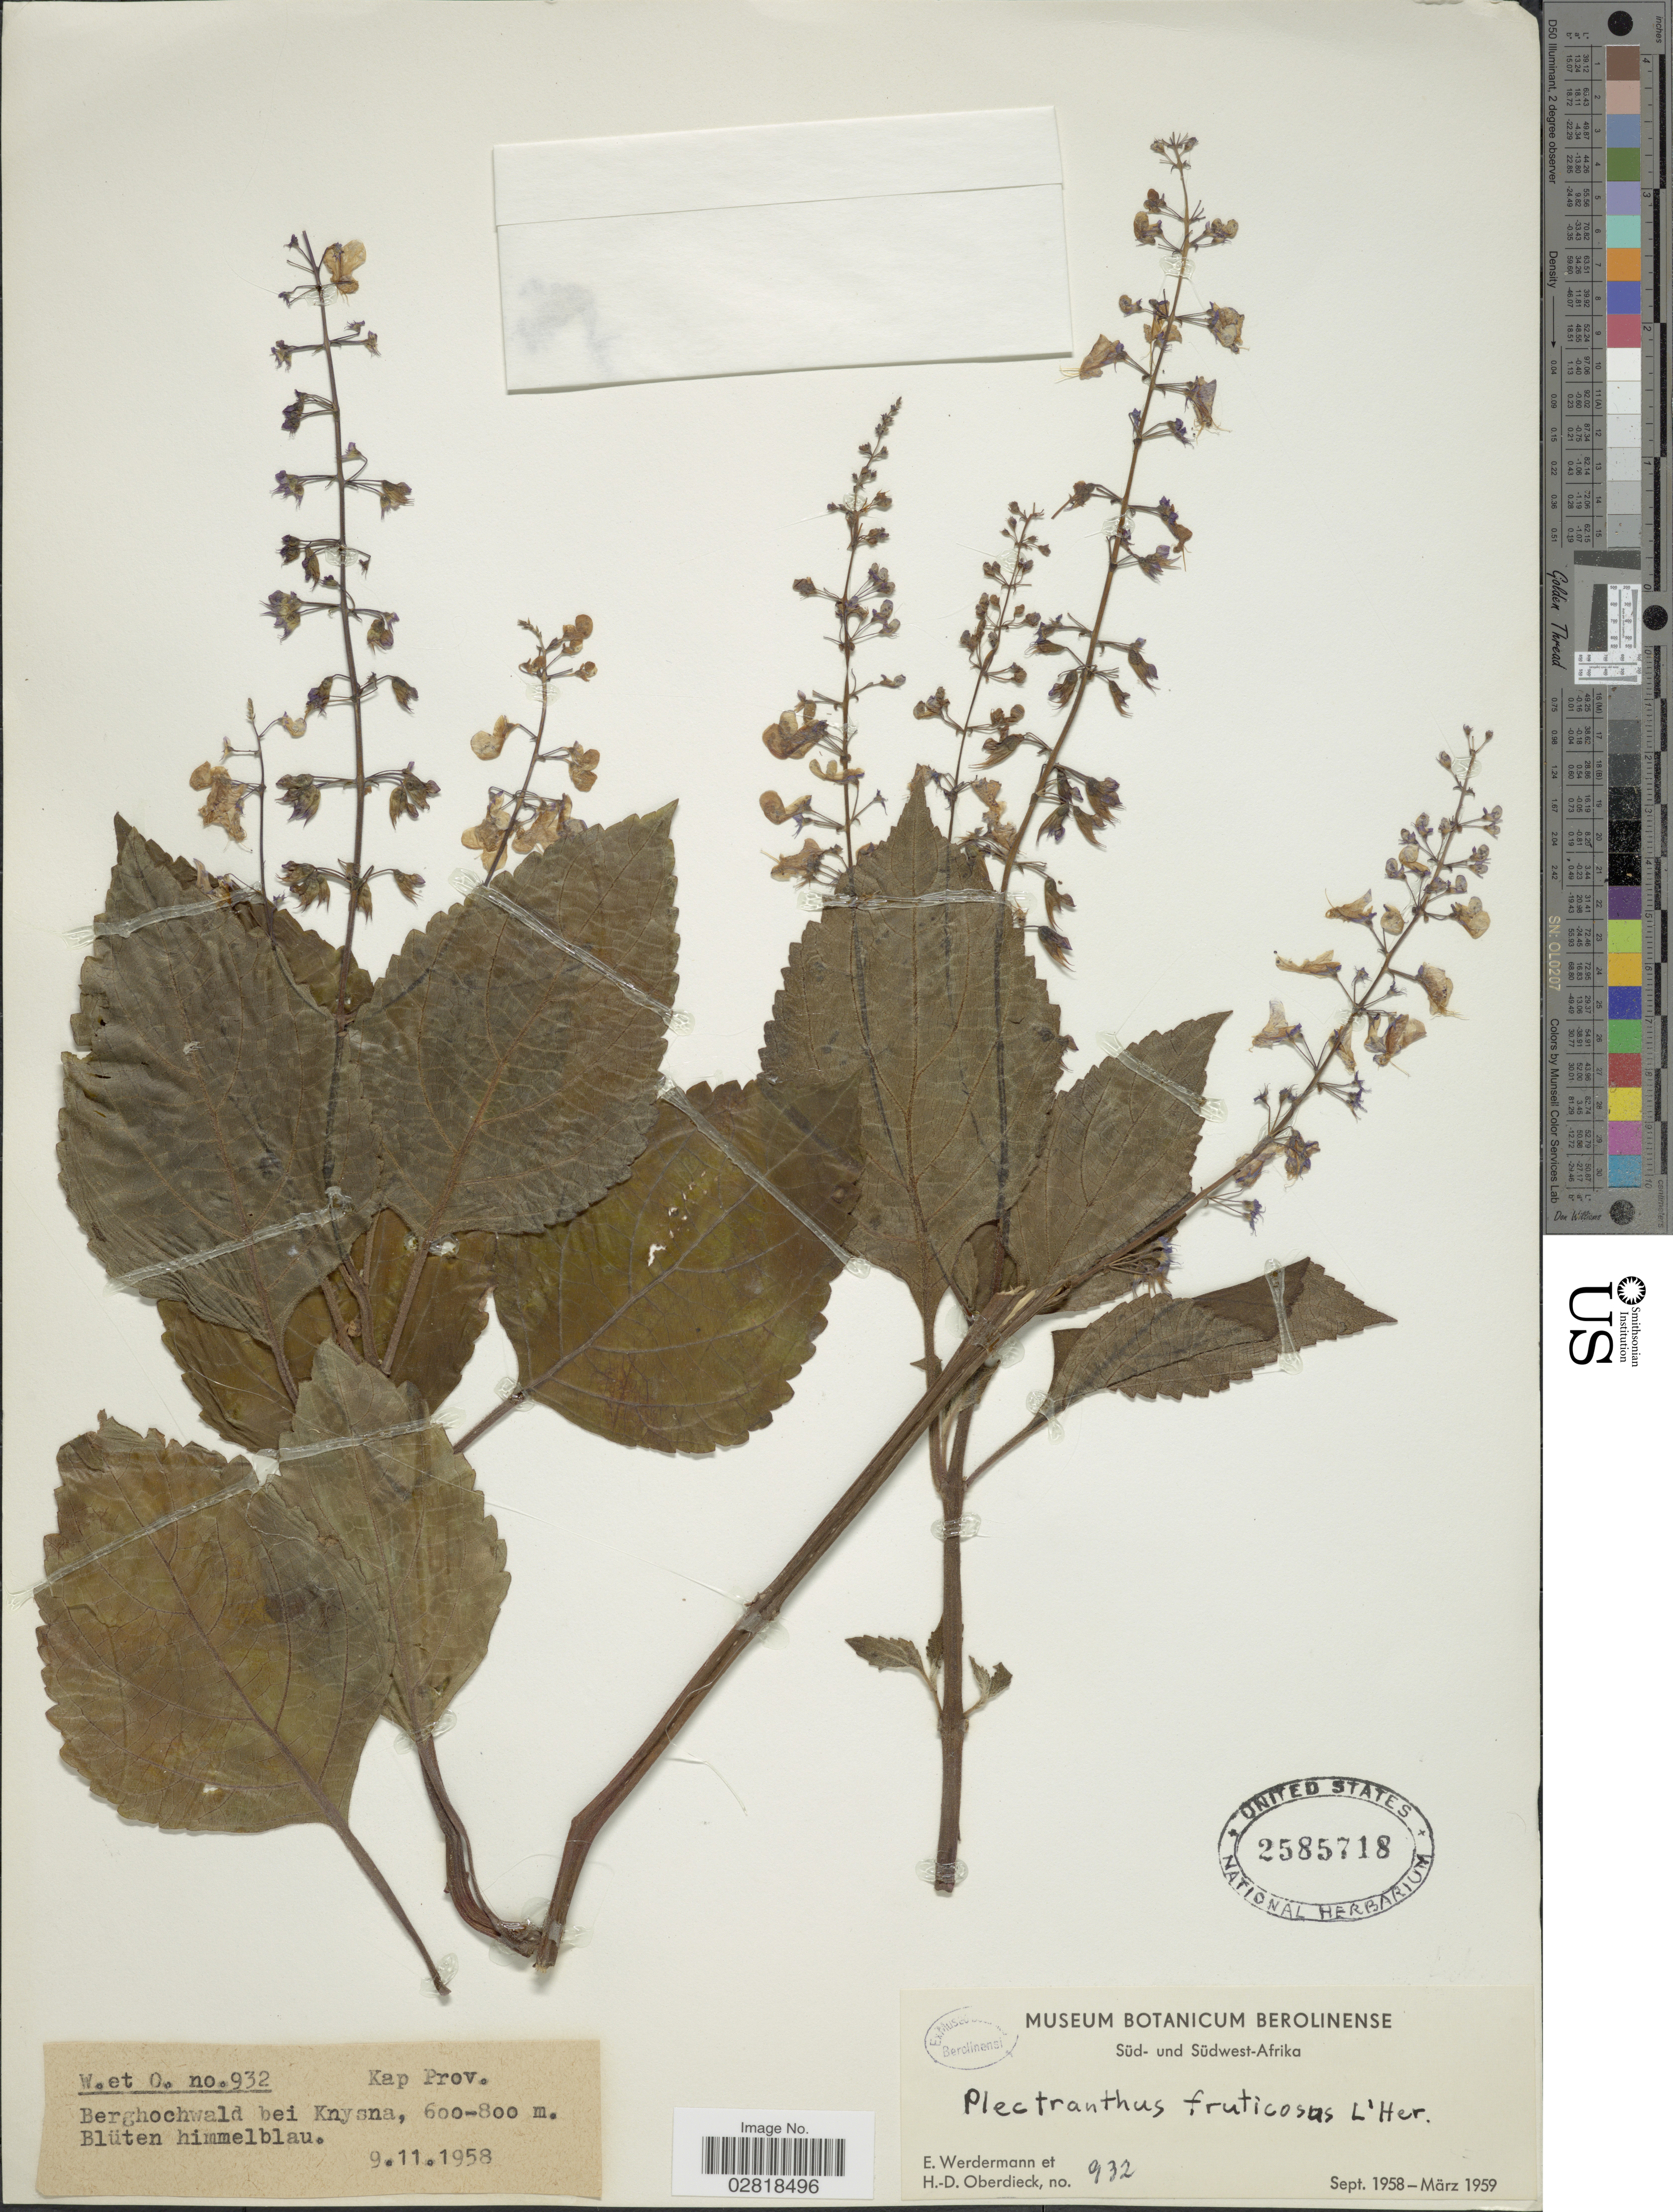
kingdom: Plantae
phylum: Tracheophyta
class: Magnoliopsida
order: Lamiales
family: Lamiaceae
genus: Plectranthus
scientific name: Plectranthus fruticosus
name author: L'Hér.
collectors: E. Werdermann & H. Oberdieck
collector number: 932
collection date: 1958-11-09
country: South Africa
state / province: Western Cape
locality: Kap Prov. Berghochwald bei Knysna.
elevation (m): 600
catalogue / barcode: US 2585718